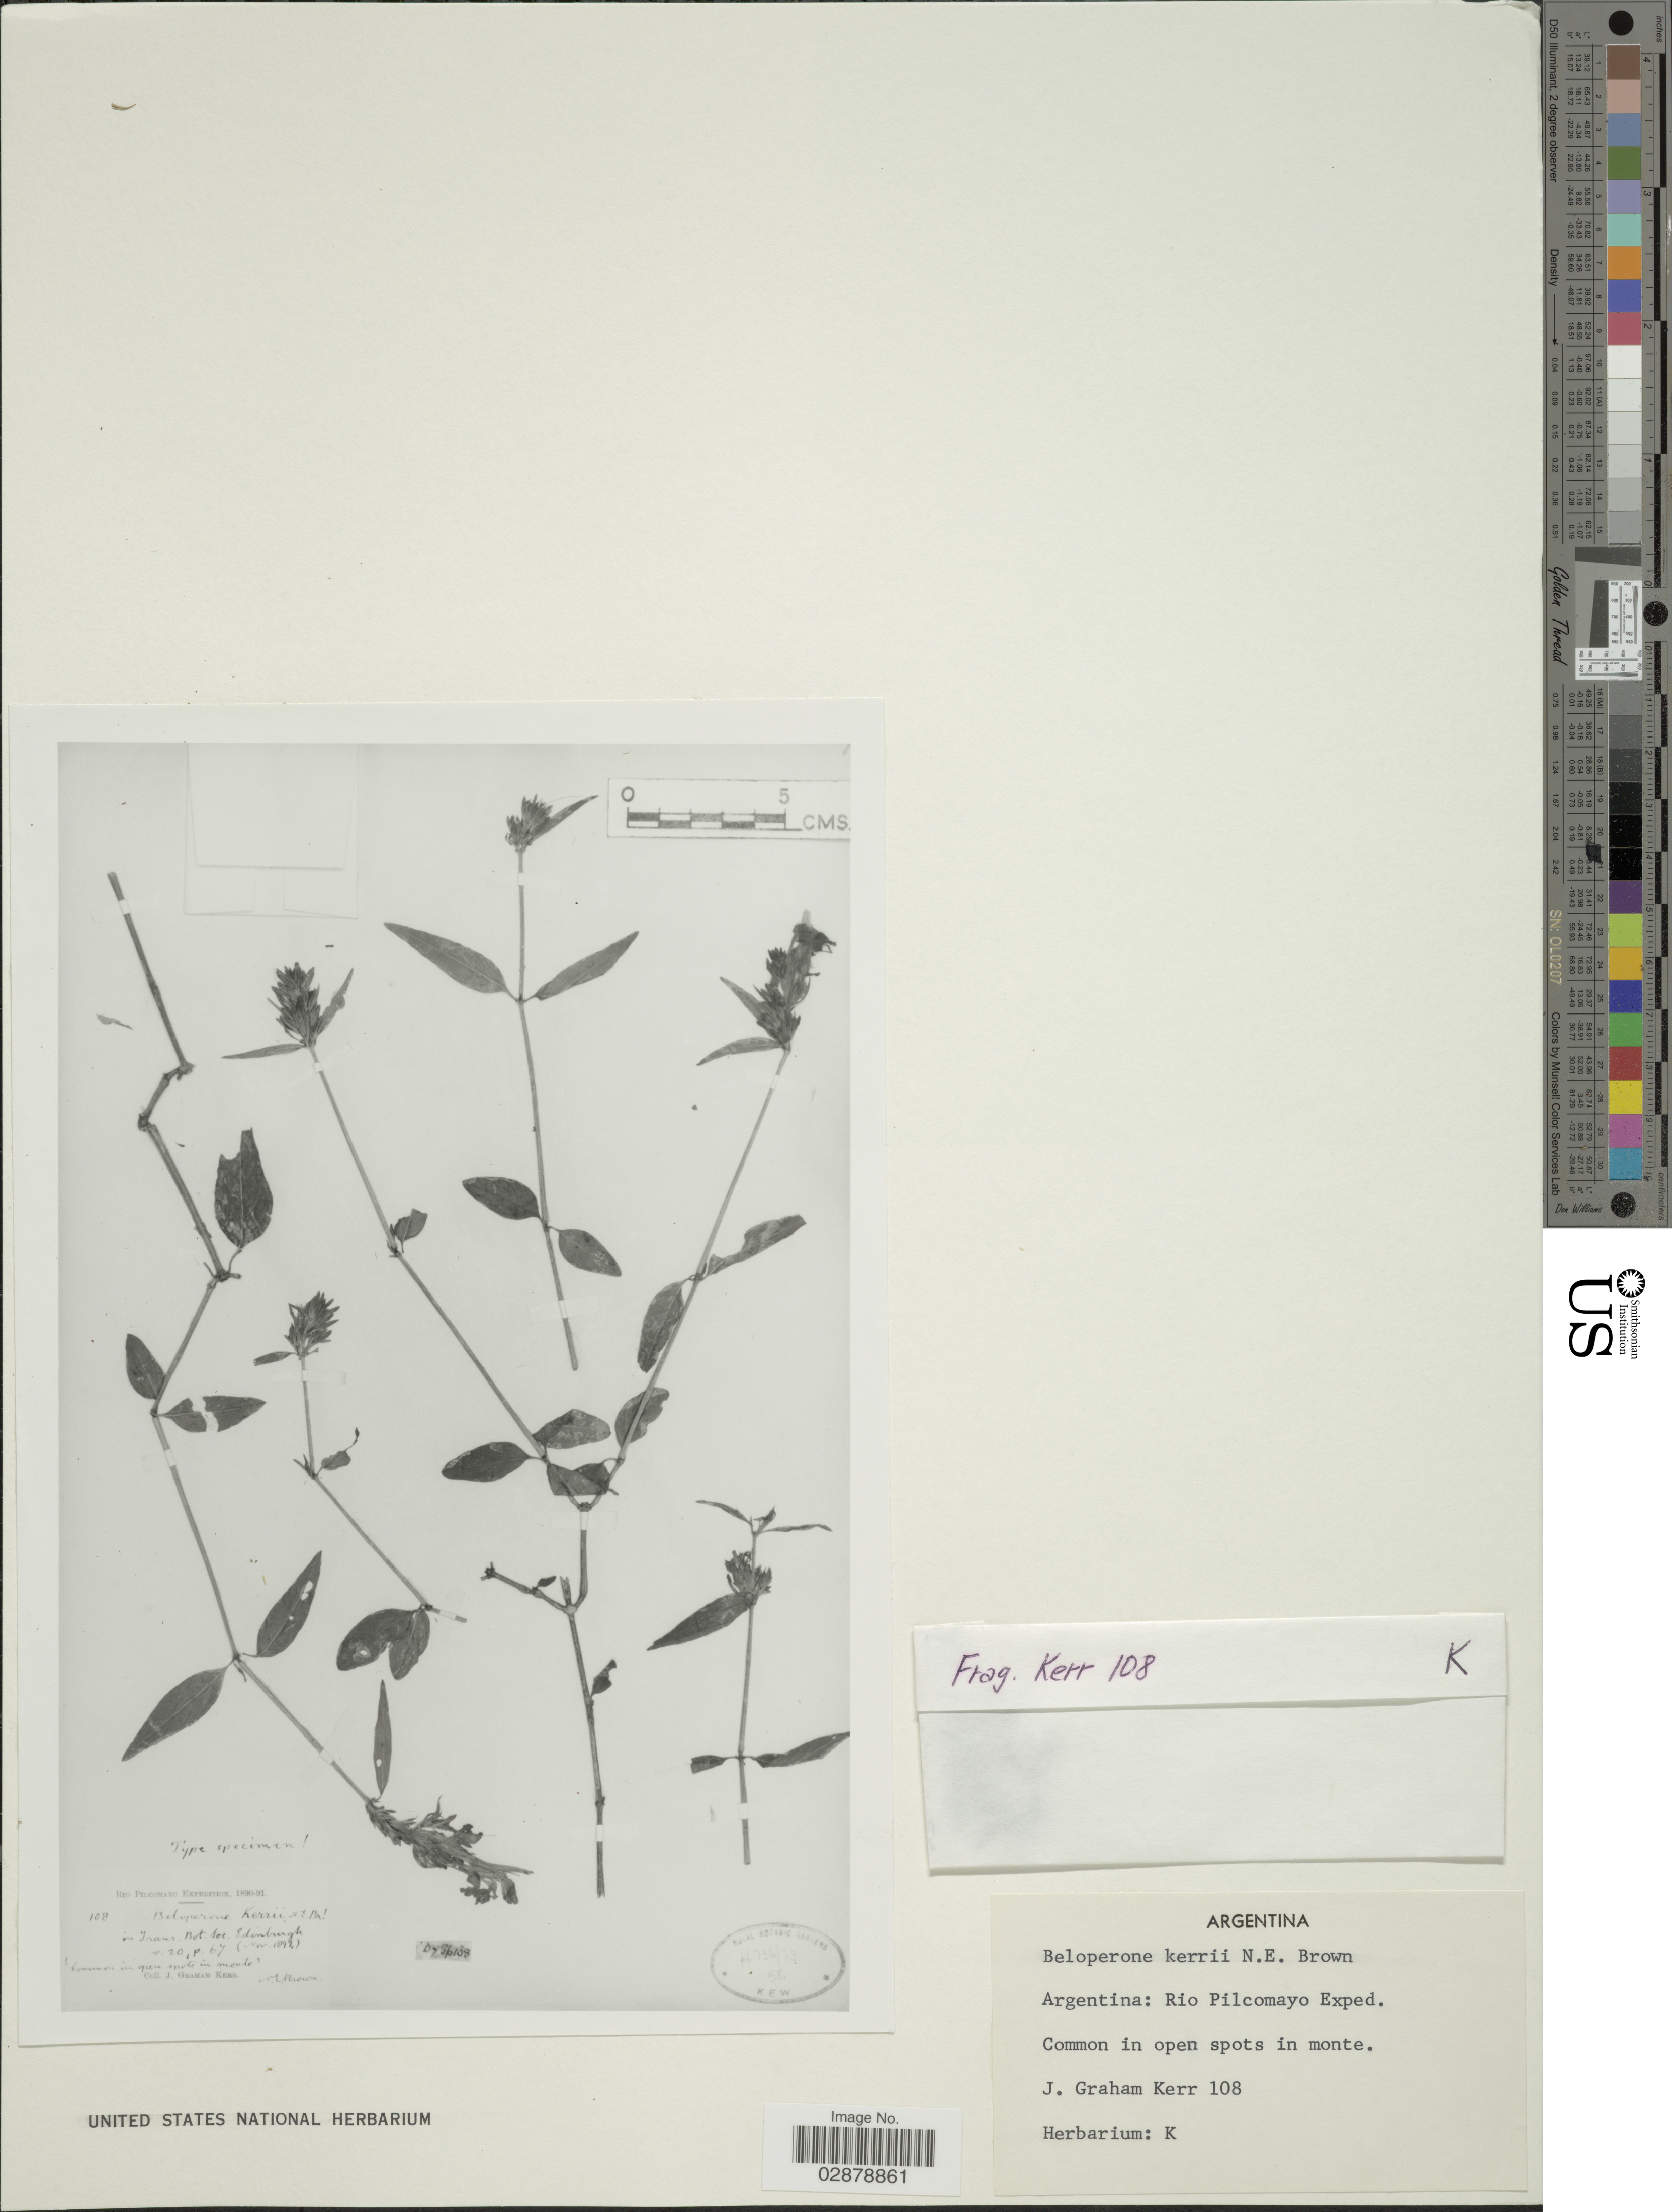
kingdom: Plantae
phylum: Tracheophyta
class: Magnoliopsida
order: Lamiales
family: Acanthaceae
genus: Justicia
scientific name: Justicia dumetorum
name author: Morong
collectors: J. Graham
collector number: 108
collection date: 1890/1891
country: Argentina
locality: Rio Pilcomayo.